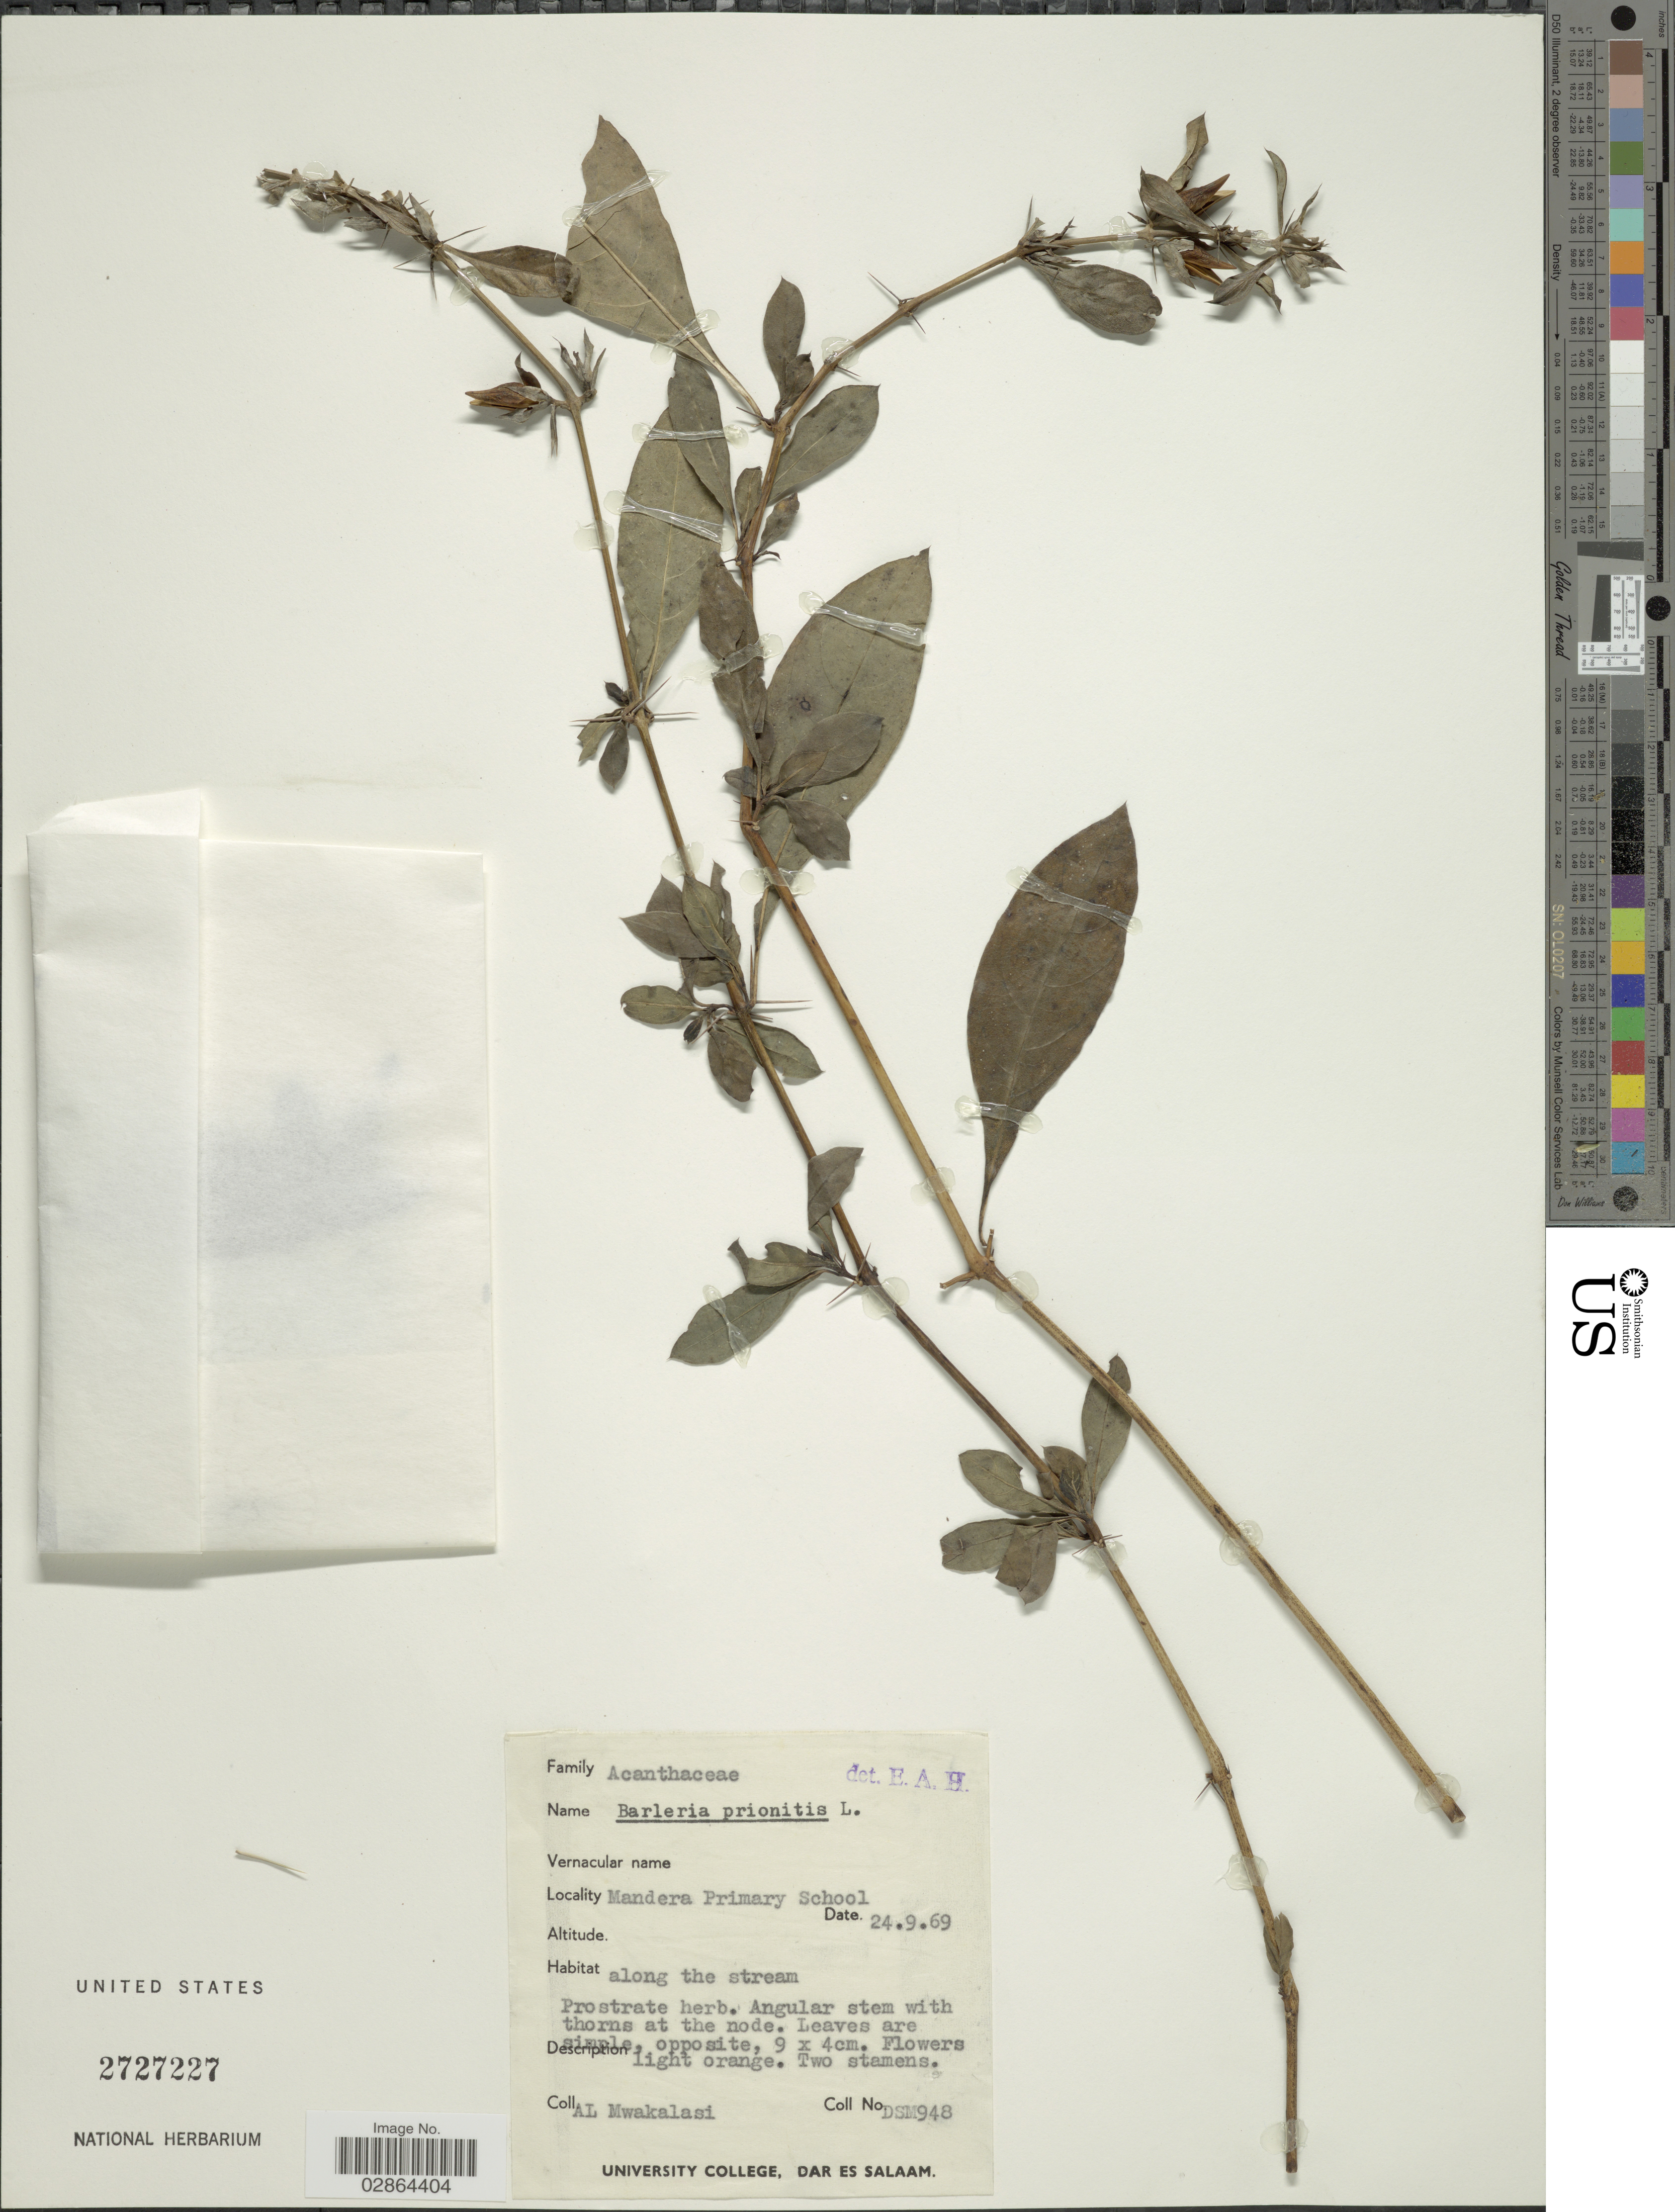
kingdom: Plantae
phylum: Tracheophyta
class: Magnoliopsida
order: Lamiales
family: Acanthaceae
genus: Barleria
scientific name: Barleria prionitis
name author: L.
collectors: A. Mwakalasi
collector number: DSM948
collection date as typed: Transcribed d/m/y: 24/9/69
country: Kenya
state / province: Mandera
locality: Mandera Primary School, along the stream.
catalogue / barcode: US 2727227